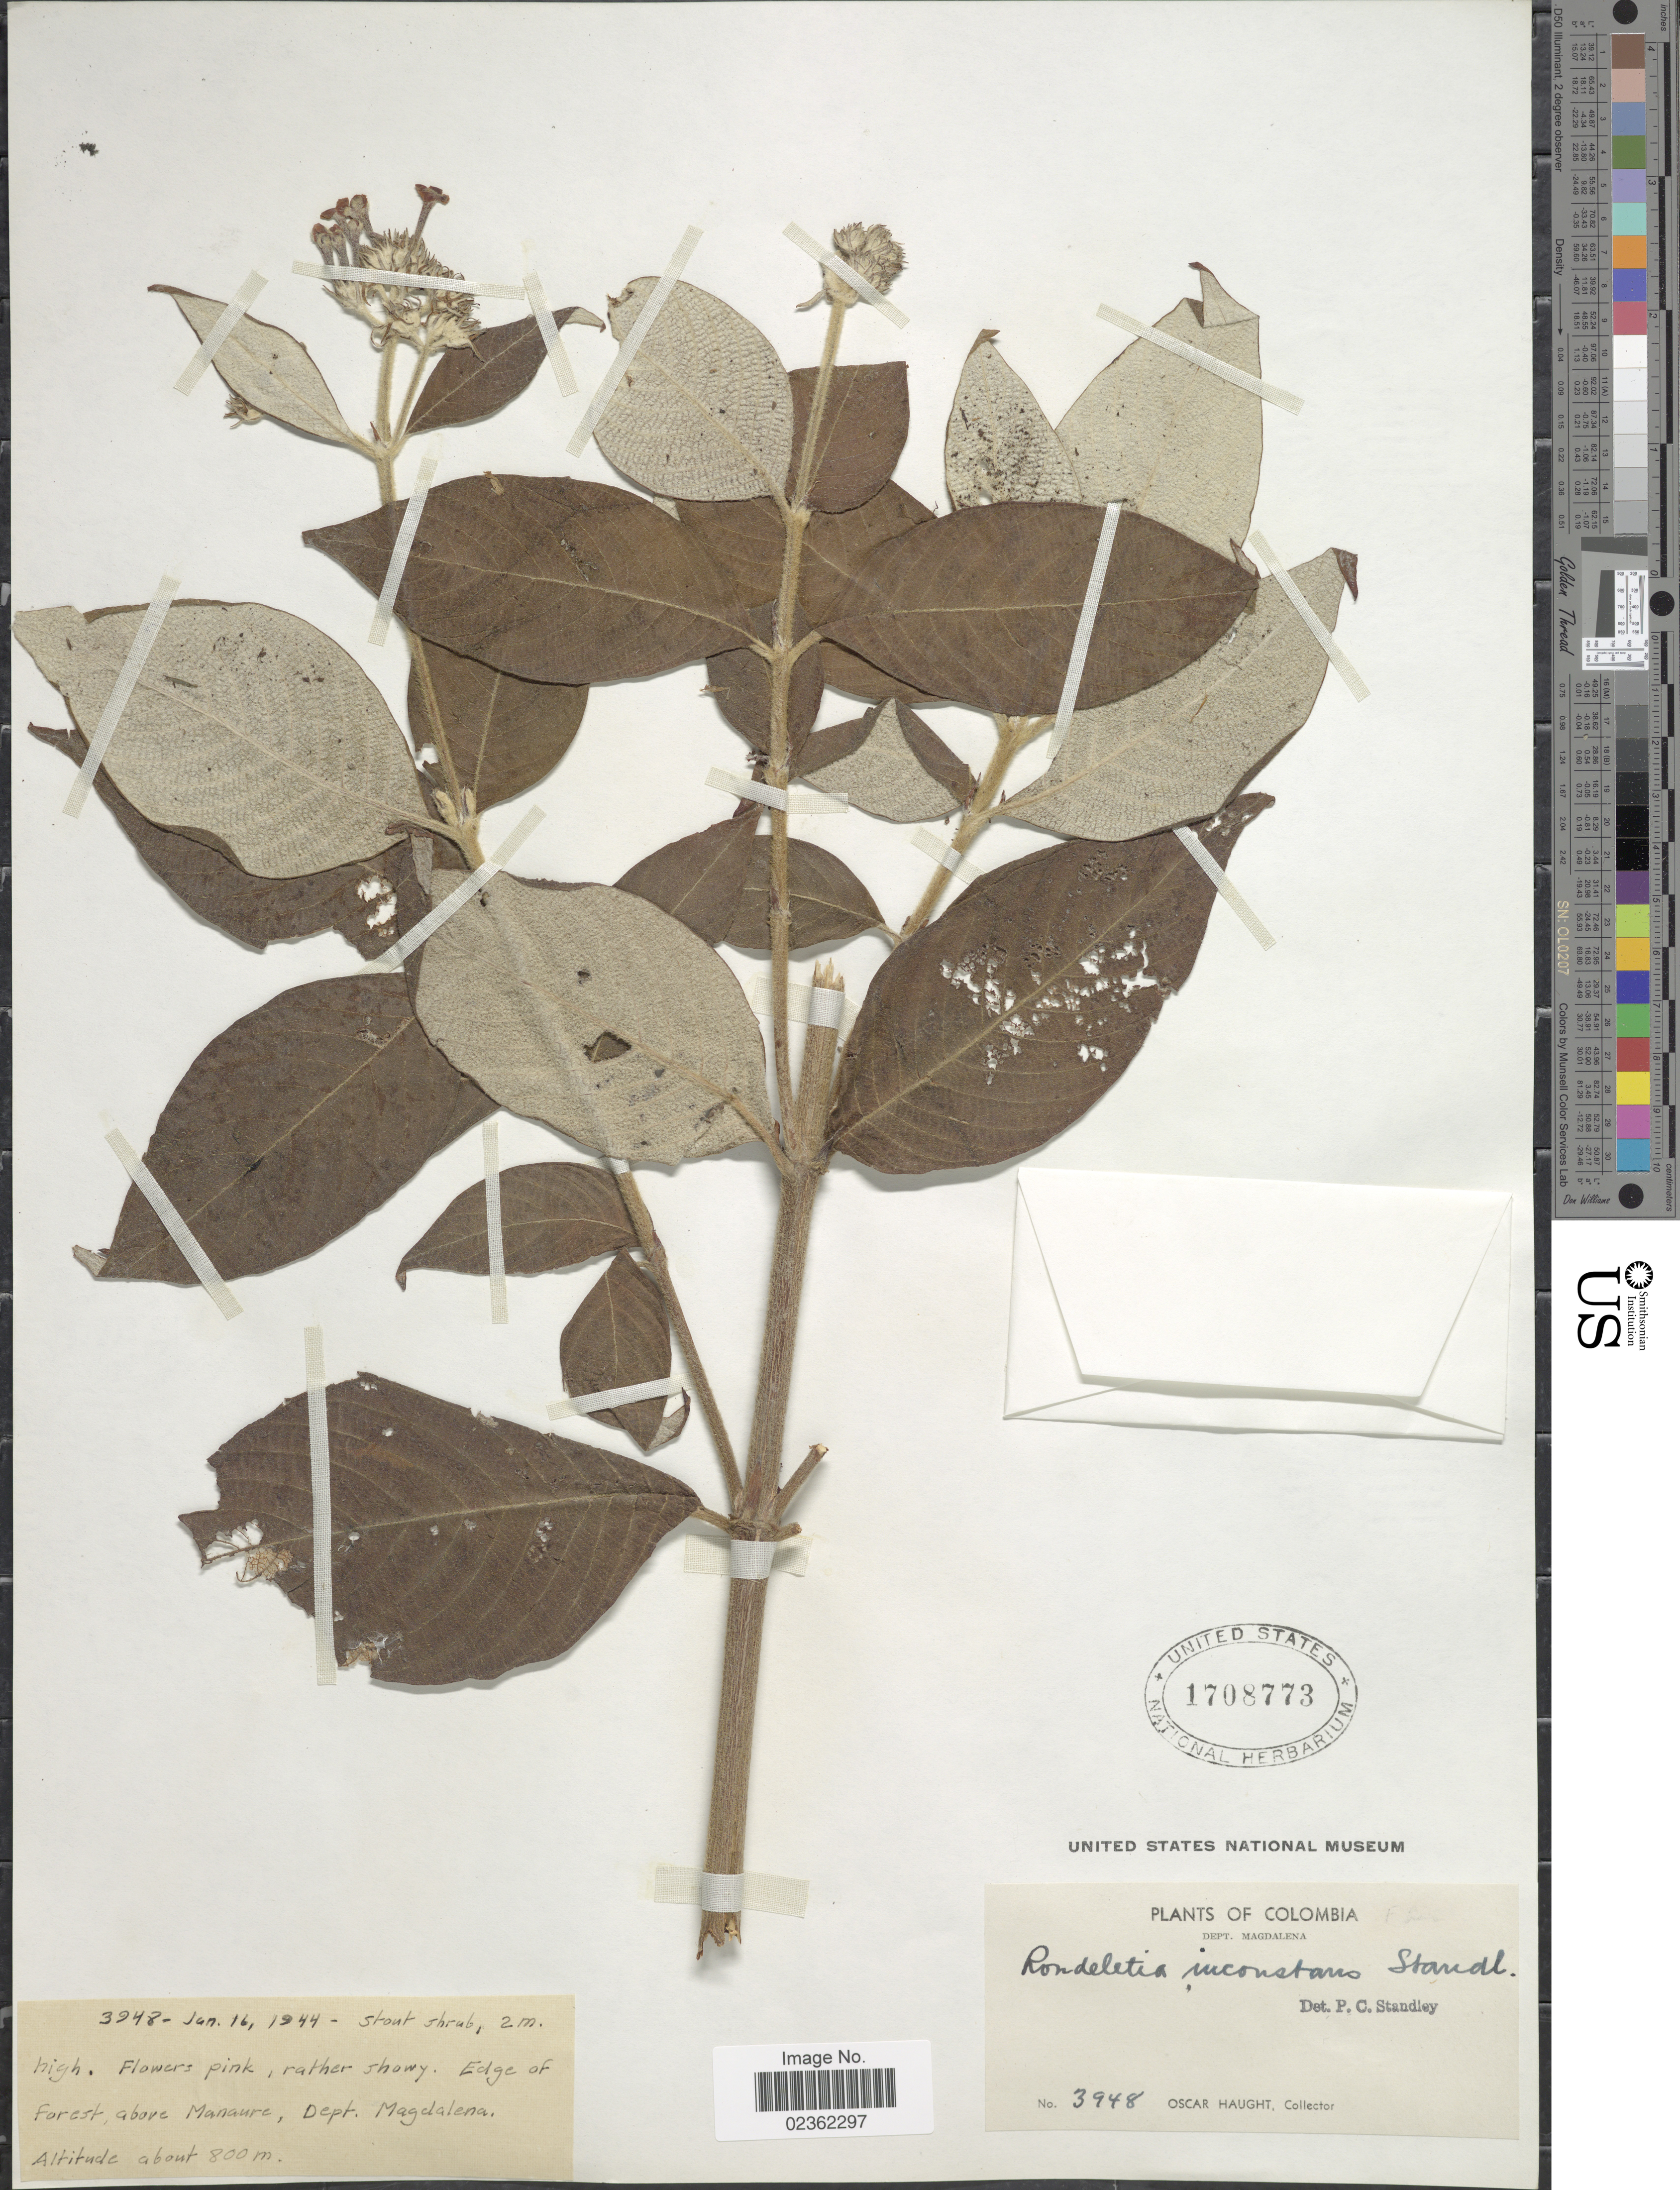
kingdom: Plantae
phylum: Tracheophyta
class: Magnoliopsida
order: Gentianales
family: Rubiaceae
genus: Rondeletia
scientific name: Rondeletia inconstans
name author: Standl.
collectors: O. L. Haught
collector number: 3948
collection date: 1944-01-16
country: Colombia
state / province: Magdalena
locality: Edge of Forest, above Manaure.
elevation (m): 800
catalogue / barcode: US 1708773